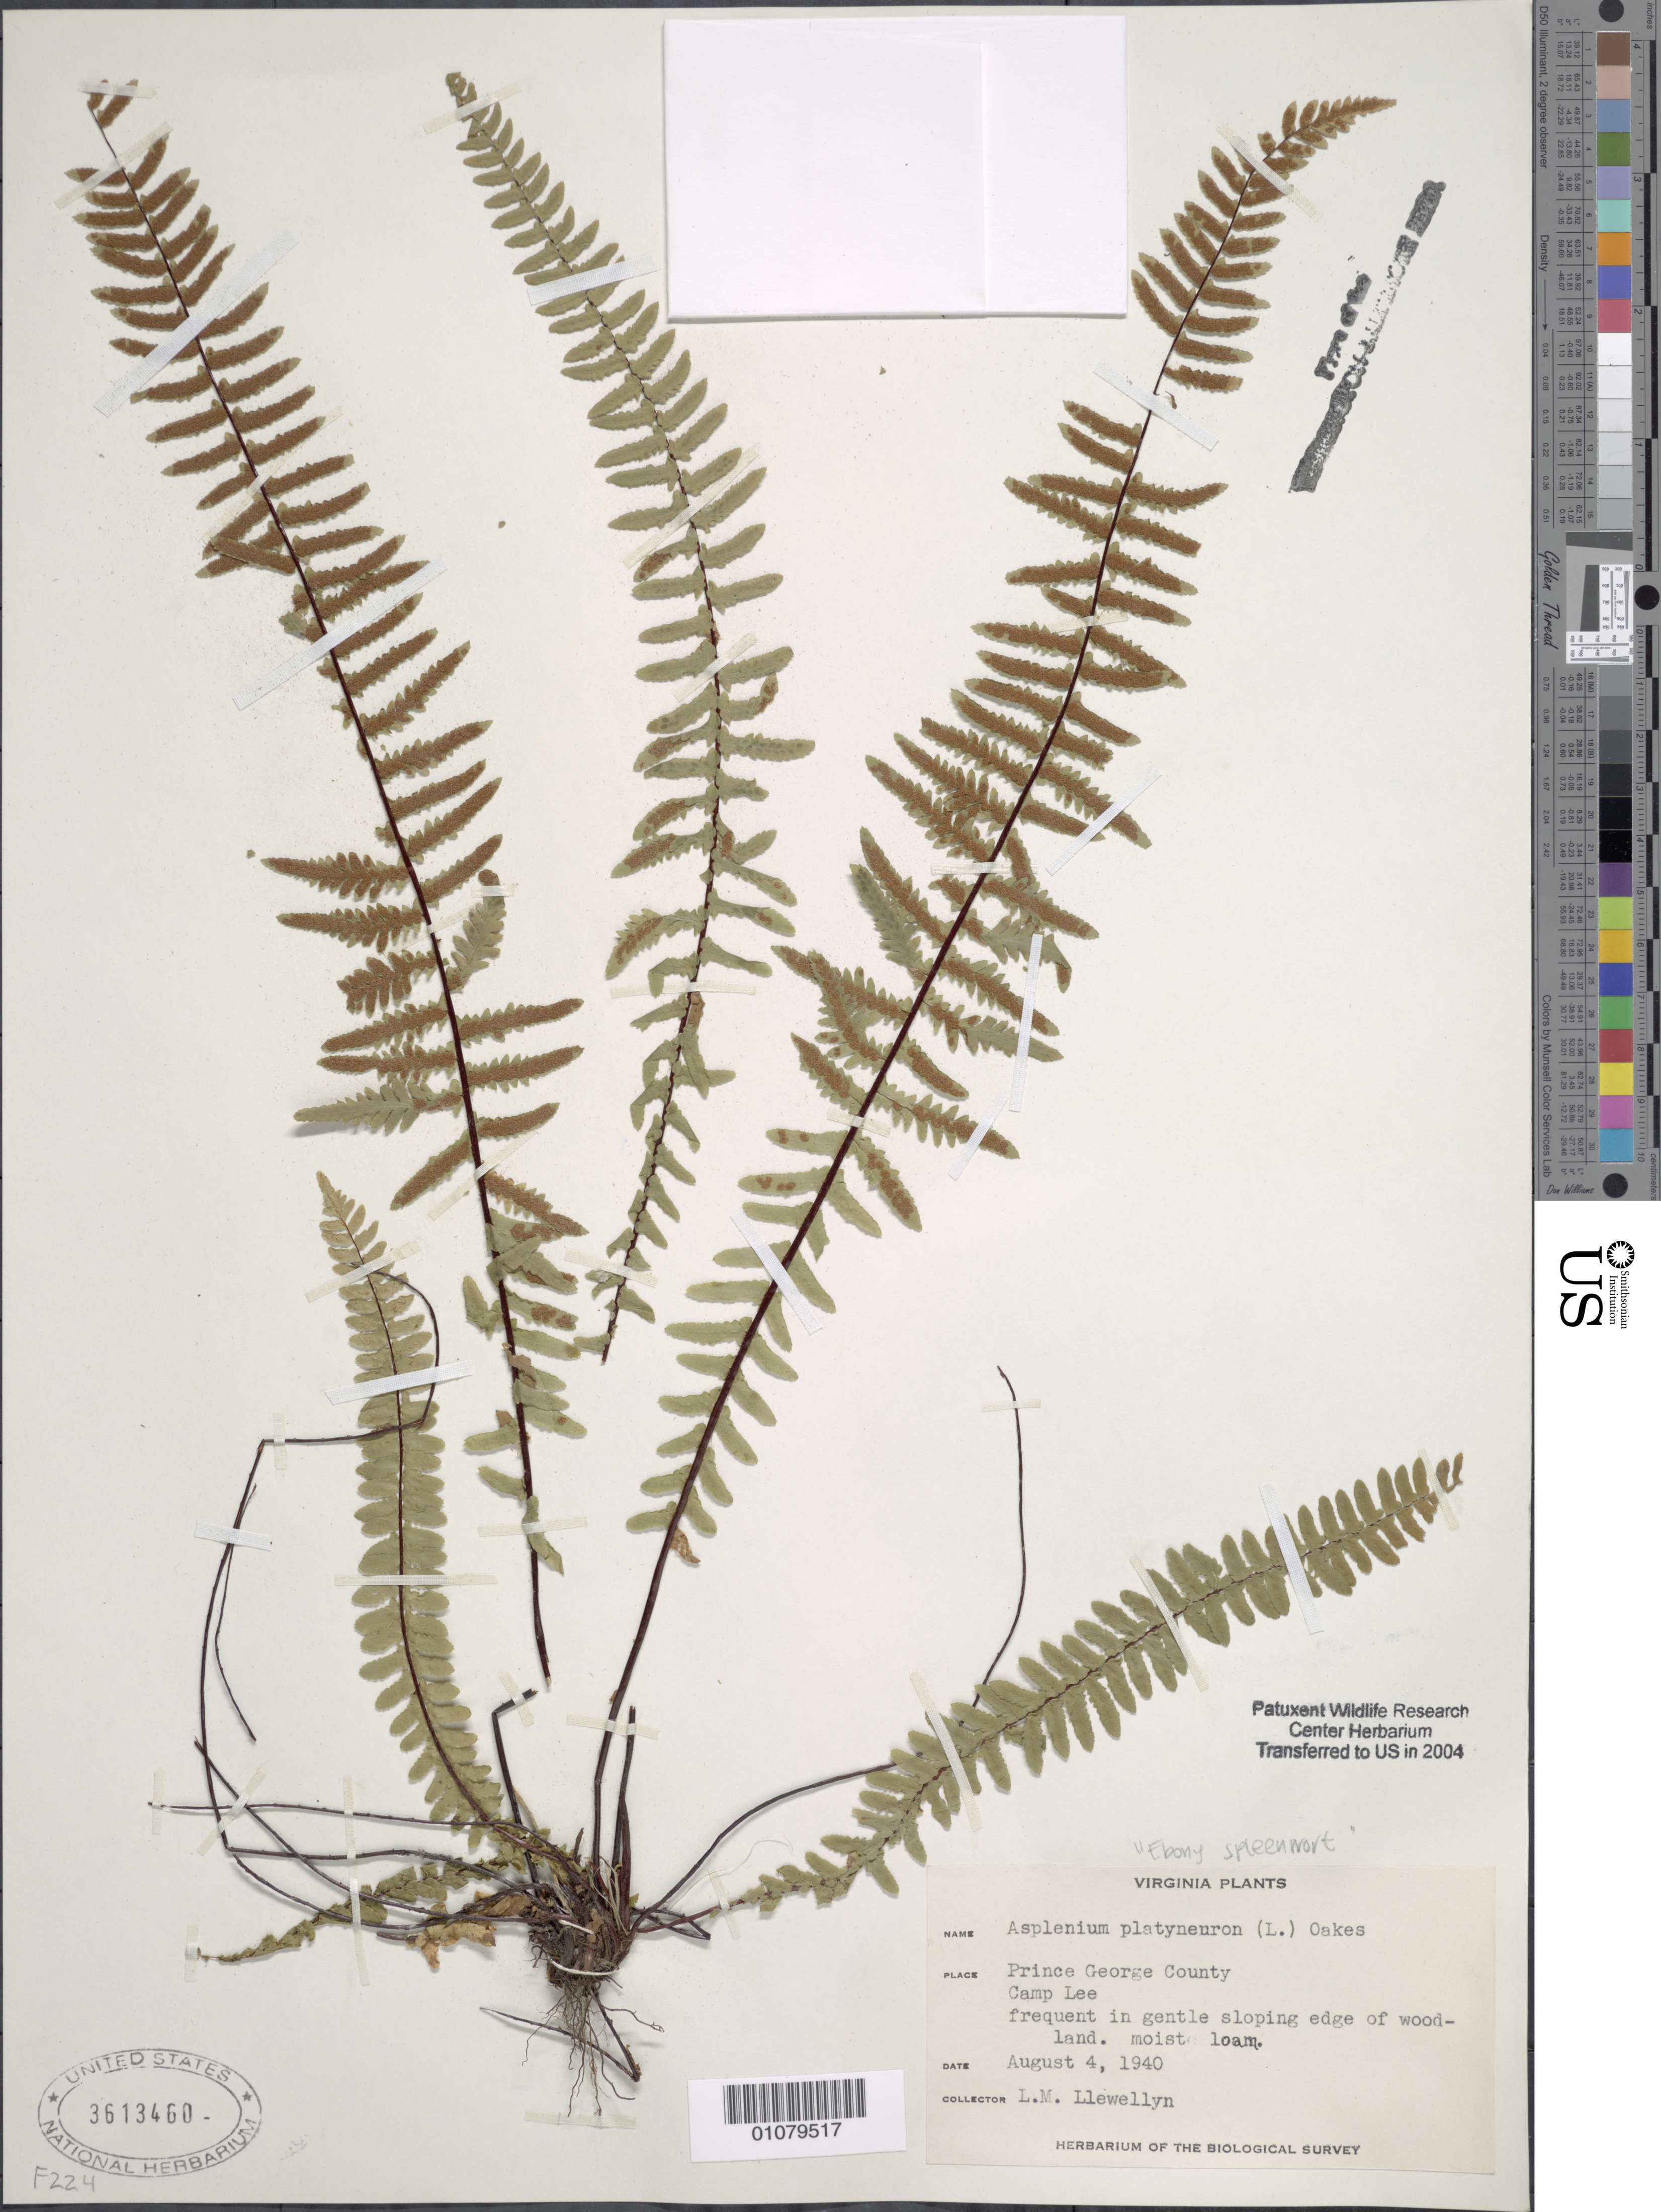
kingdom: Plantae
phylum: Tracheophyta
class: Polypodiopsida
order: Polypodiales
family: Aspleniaceae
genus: Asplenium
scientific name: Asplenium platyneuron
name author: (L.) Britton, Stearns & Poggenb.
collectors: L. Llewellyn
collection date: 1940-08-04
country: United States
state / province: Maryland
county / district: Prince George's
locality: Camp Lee.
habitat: Frequent in gentle sloping edge of woodland. Moist loam.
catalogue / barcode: US 3613460